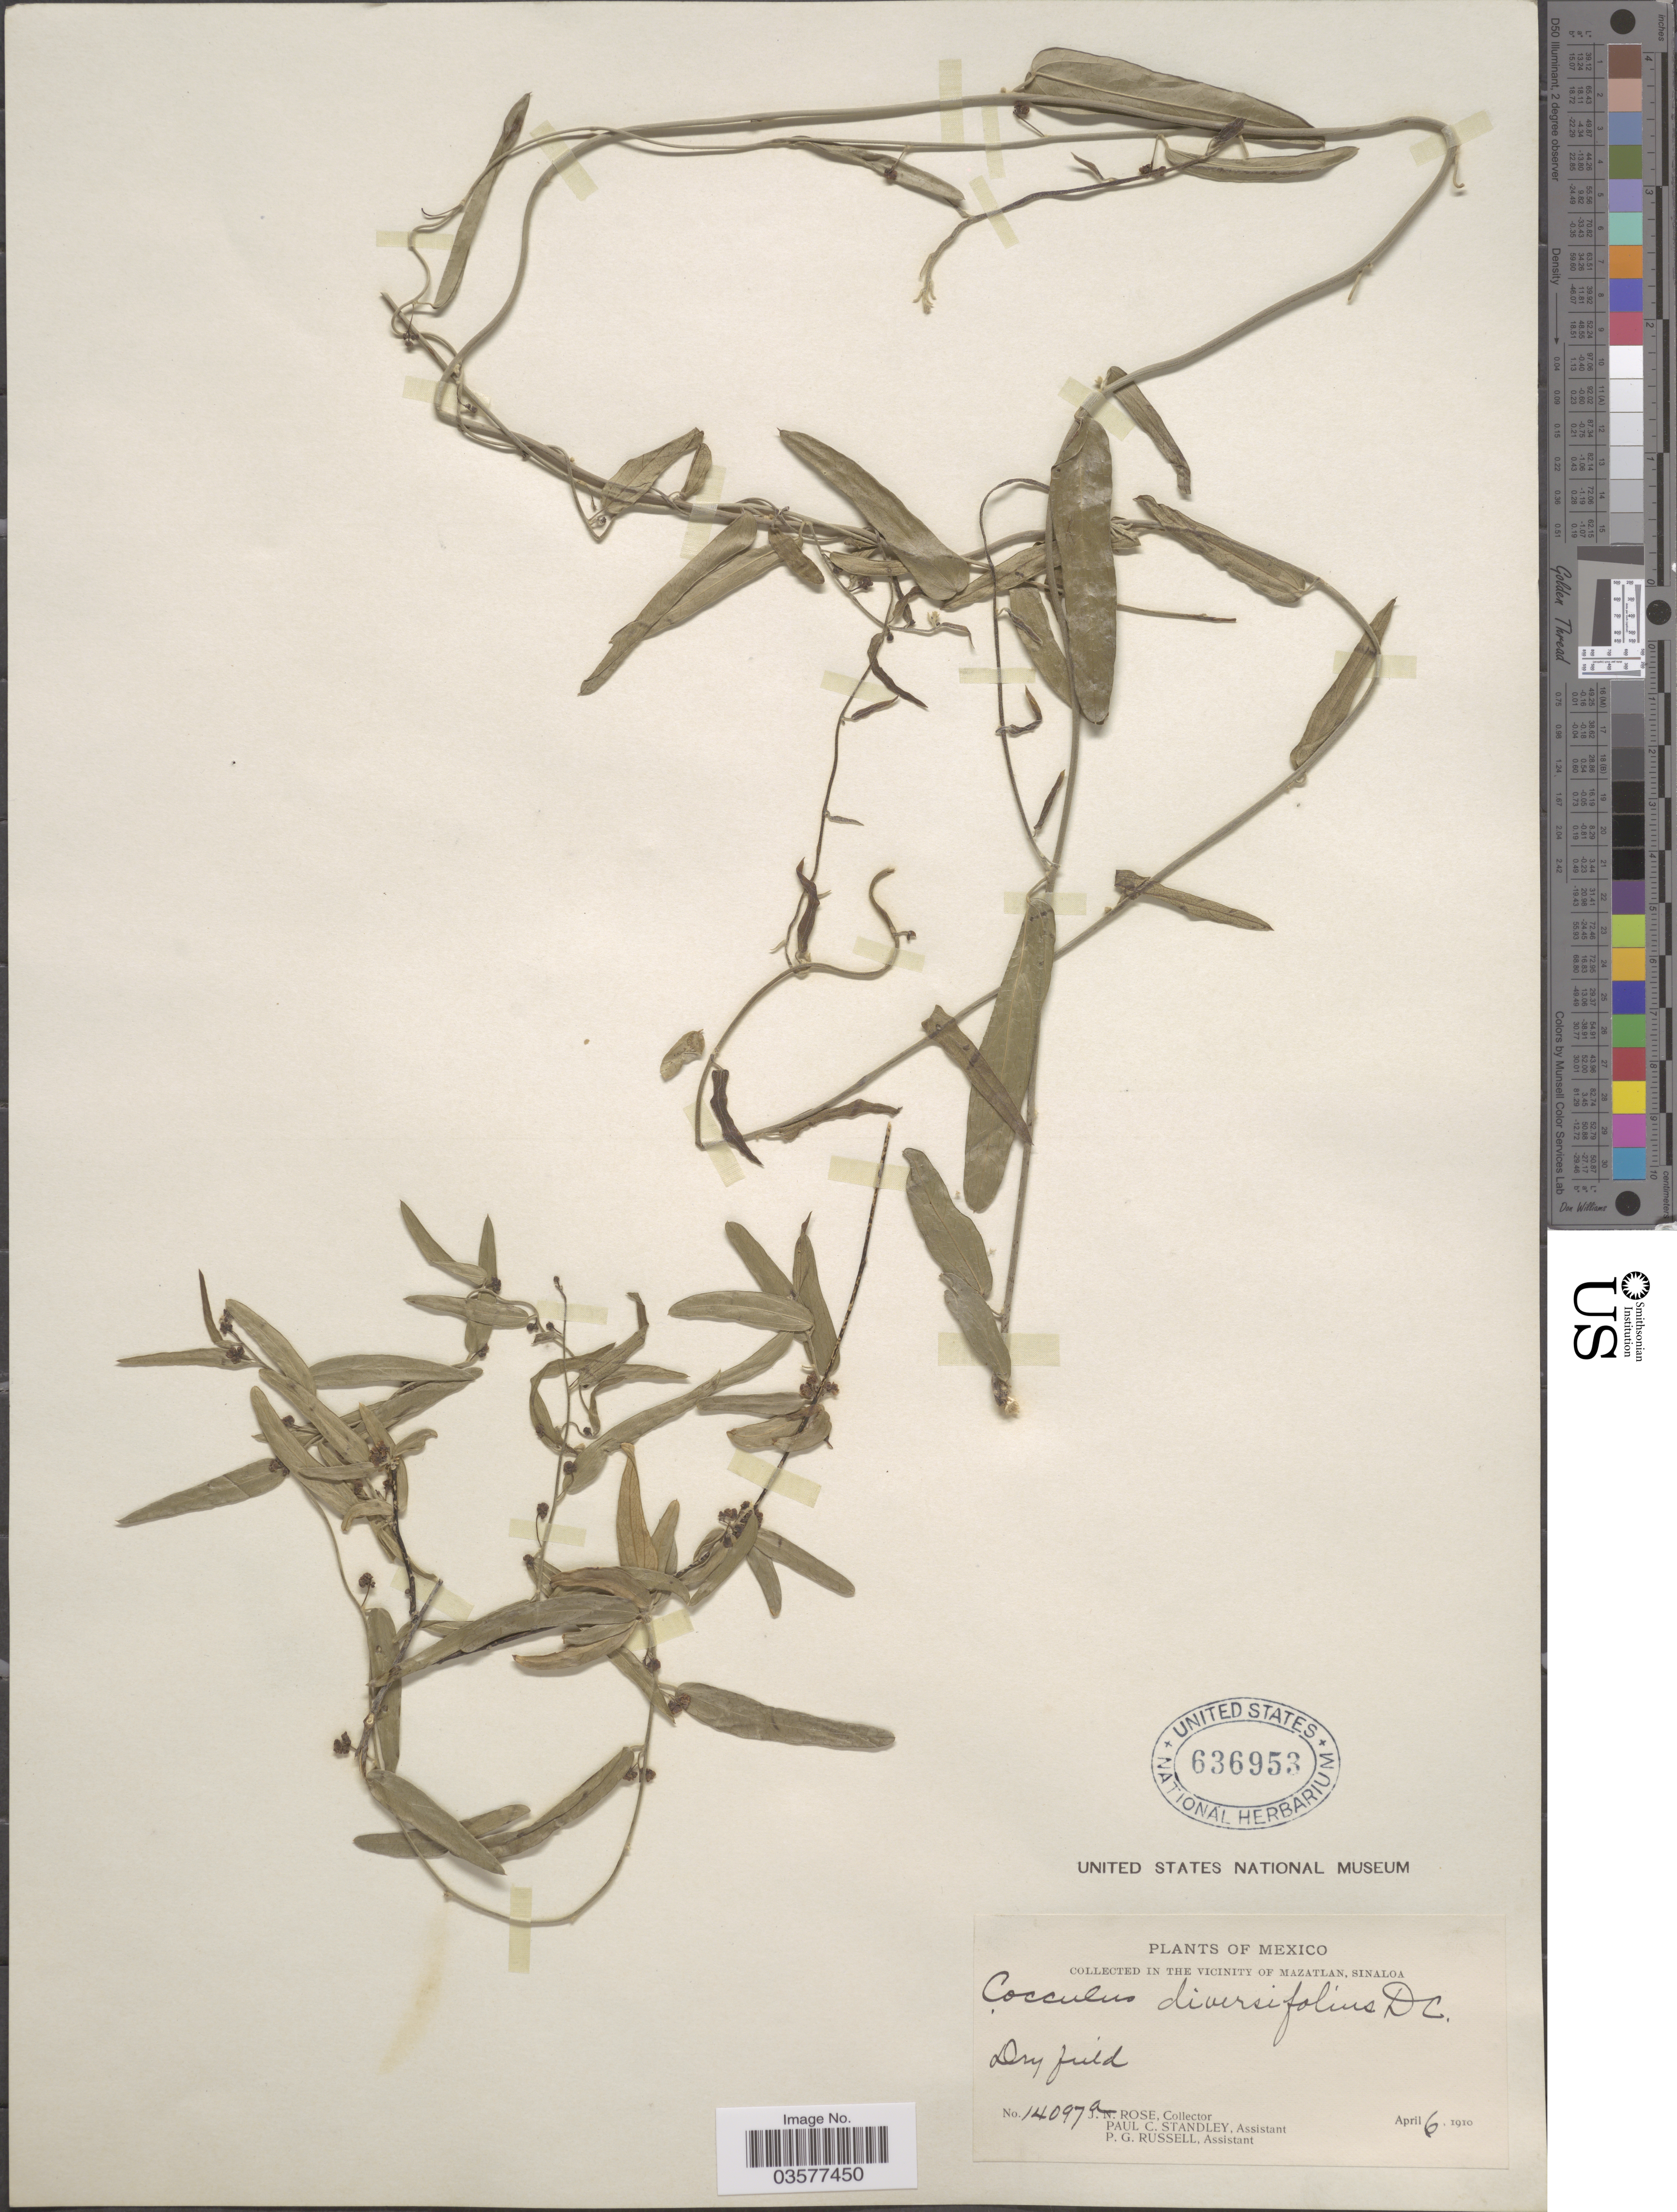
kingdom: Plantae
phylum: Tracheophyta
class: Magnoliopsida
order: Ranunculales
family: Menispermaceae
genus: Cocculus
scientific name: Cocculus diversifolius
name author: DC.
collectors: J. N. Rose, P. C. Standley & P. G. Russell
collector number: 14097a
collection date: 1910-04-06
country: Mexico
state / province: Sinaloa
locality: Vicinity of Mazatlan.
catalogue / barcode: US 636953